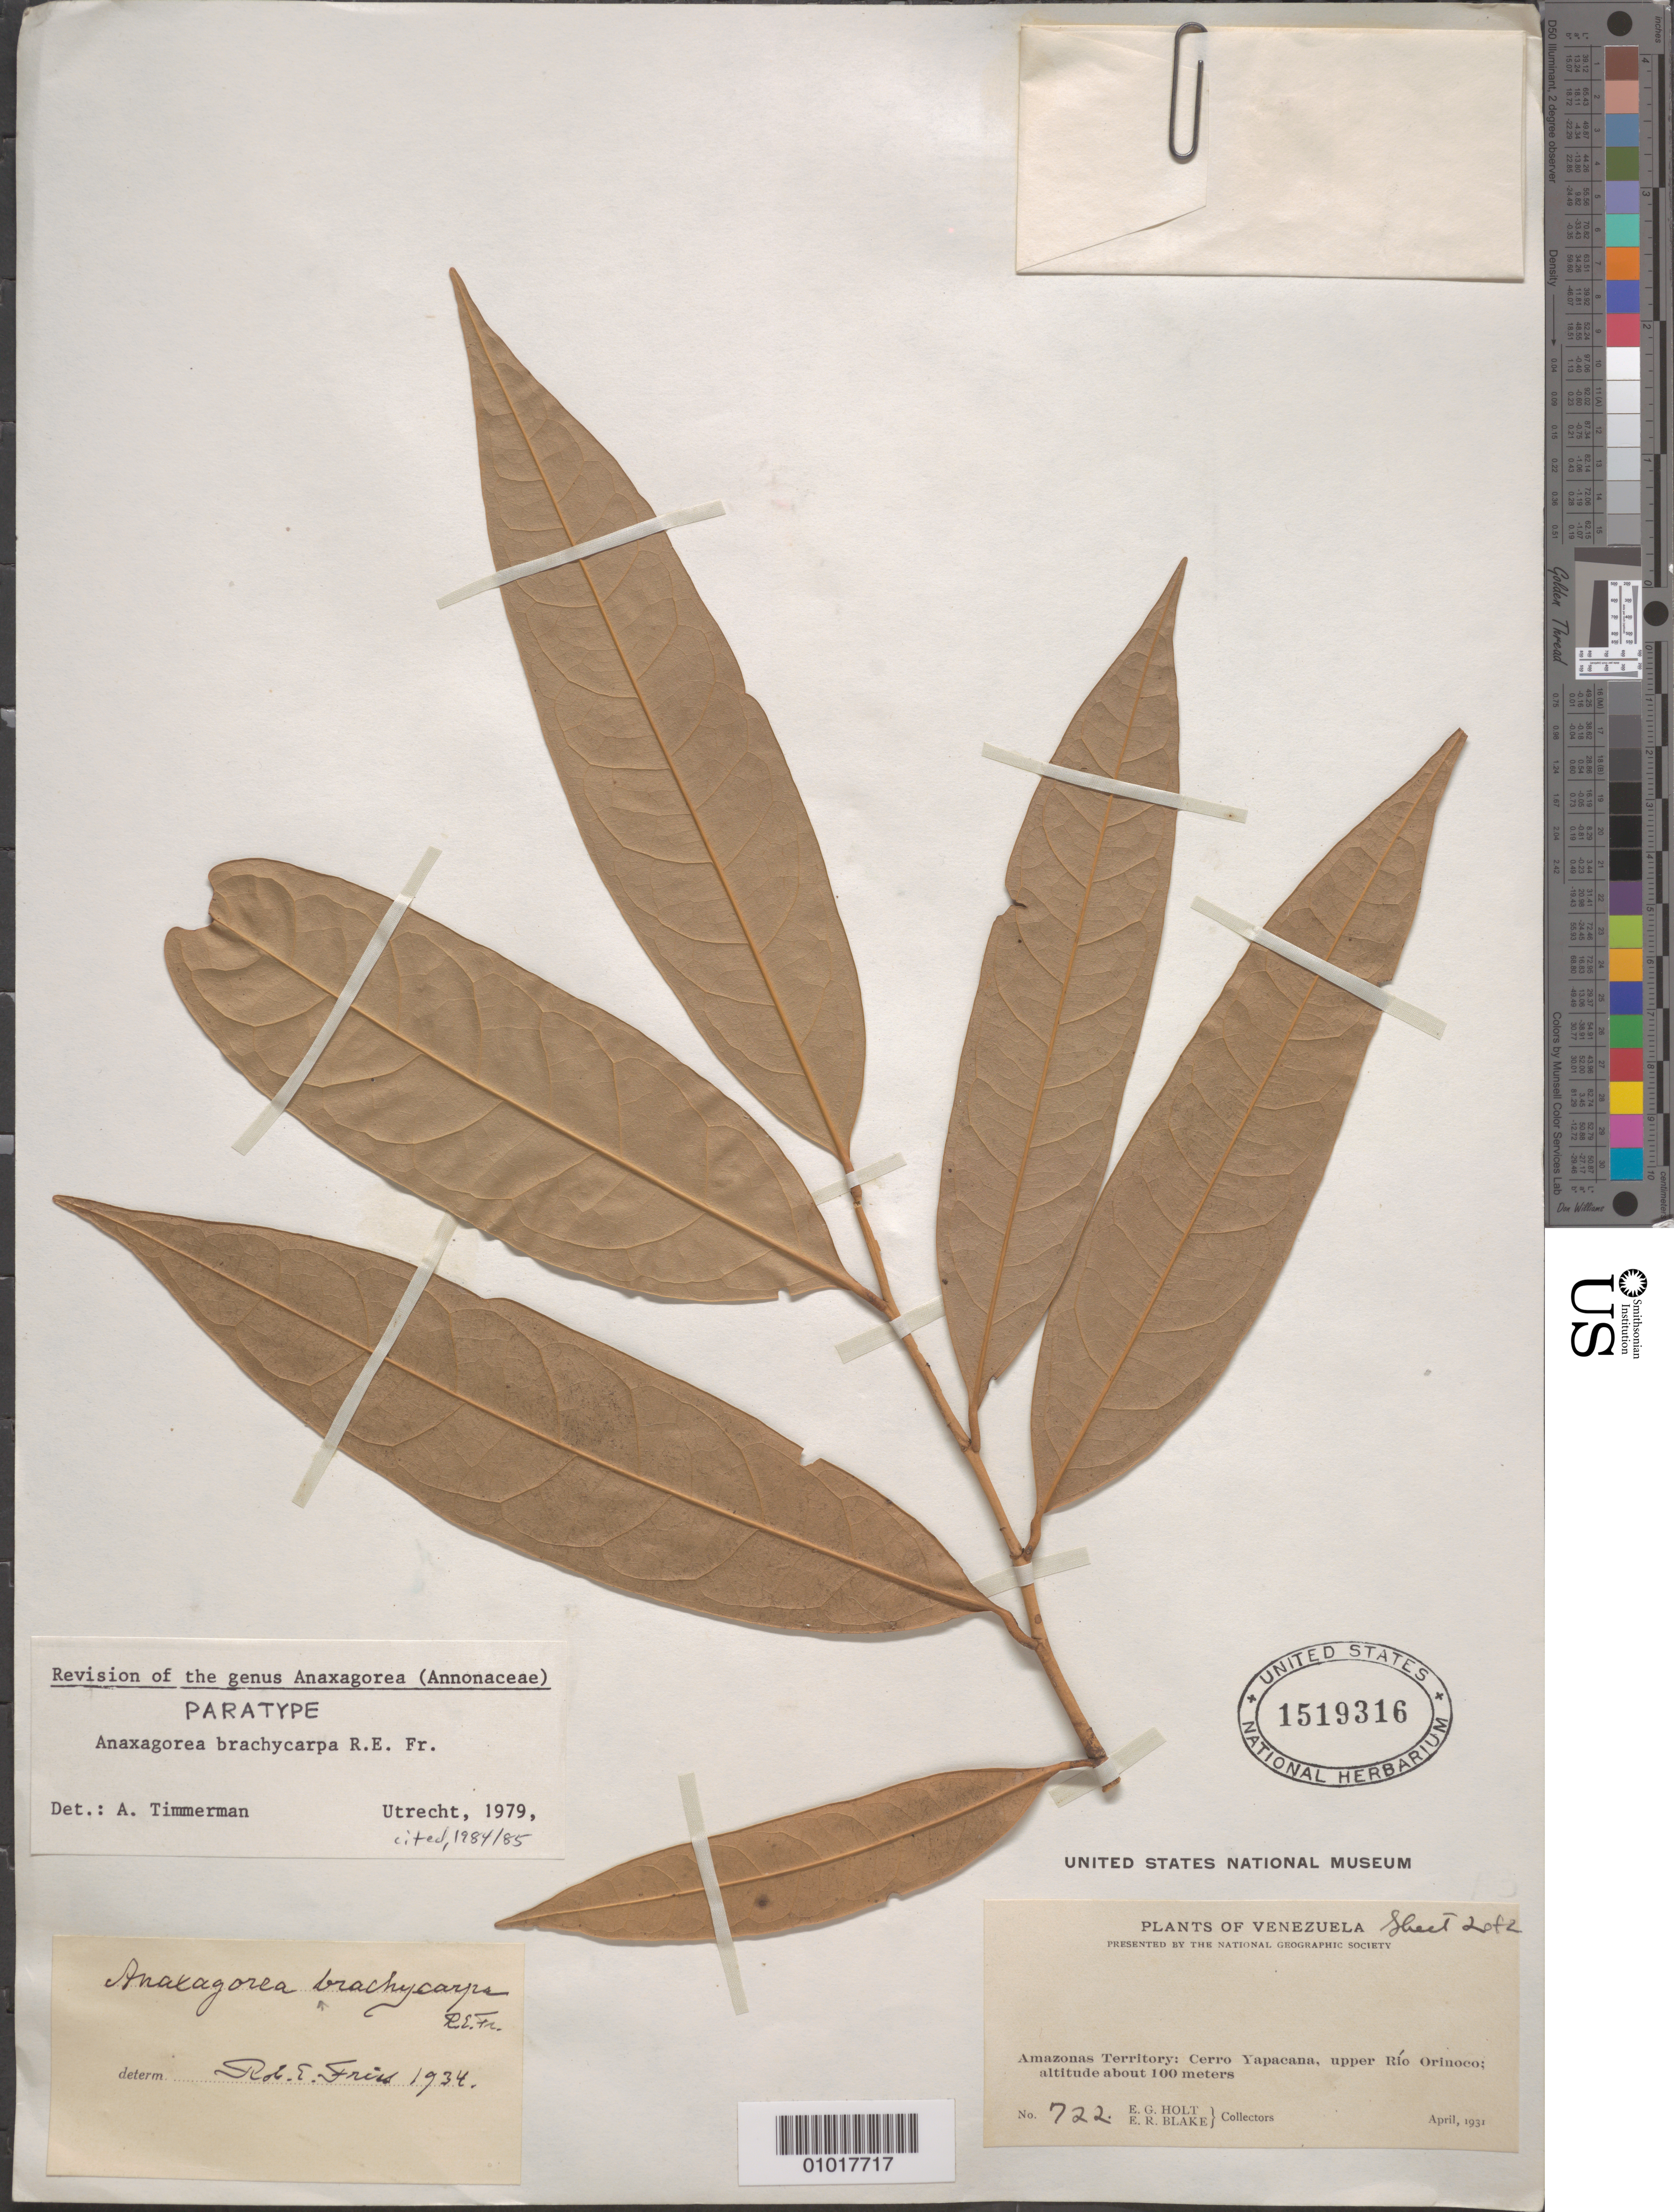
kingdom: Plantae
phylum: Tracheophyta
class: Magnoliopsida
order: Magnoliales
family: Annonaceae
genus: Anaxagorea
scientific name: Anaxagorea brachycarpa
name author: R.E. Fr.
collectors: E. G. Holt & E. R. Blake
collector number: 722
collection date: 1931-04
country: Venezuela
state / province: Amazonas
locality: Amazonas Territory: Cerro Yapacana, upper Río Orinoco.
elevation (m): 100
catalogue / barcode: US 1519316